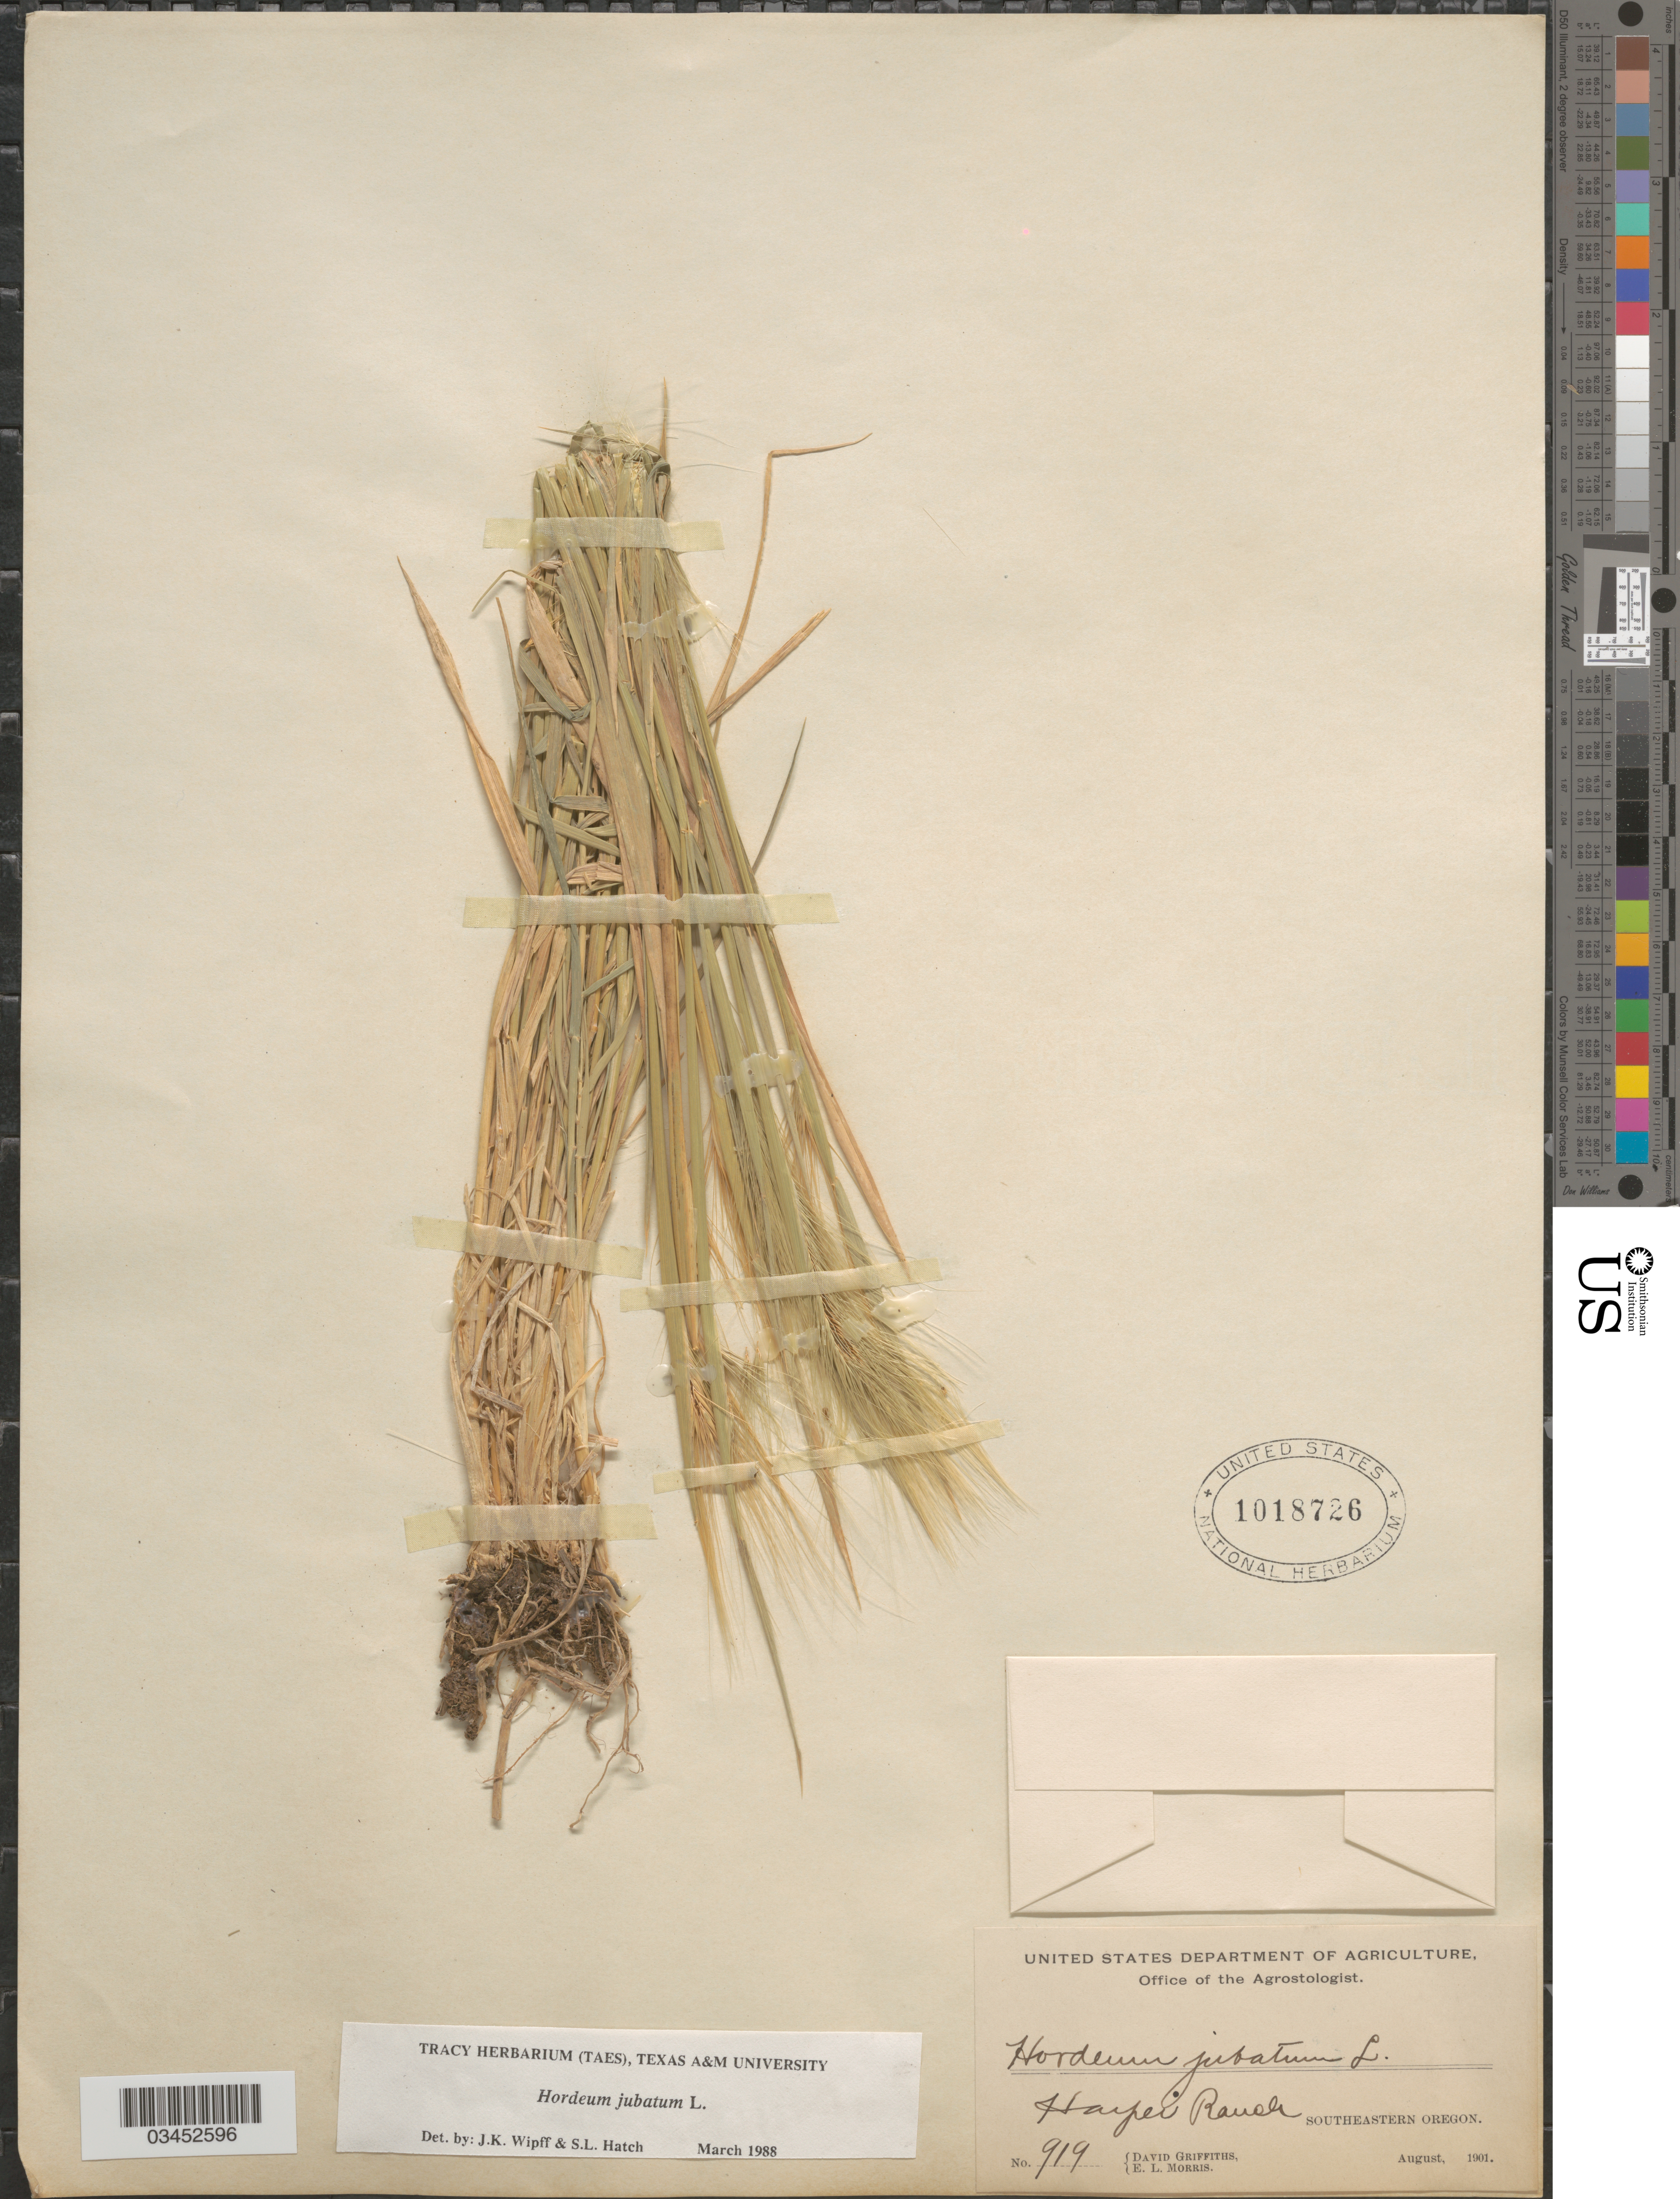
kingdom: Plantae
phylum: Tracheophyta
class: Liliopsida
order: Poales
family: Poaceae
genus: Hordeum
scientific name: Hordeum jubatum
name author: L.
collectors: D. Griffiths & E. Morris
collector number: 919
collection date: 1901-08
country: United States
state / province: Oregon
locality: Harper Ranch. Southeastern Oregon.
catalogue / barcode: US 1018726